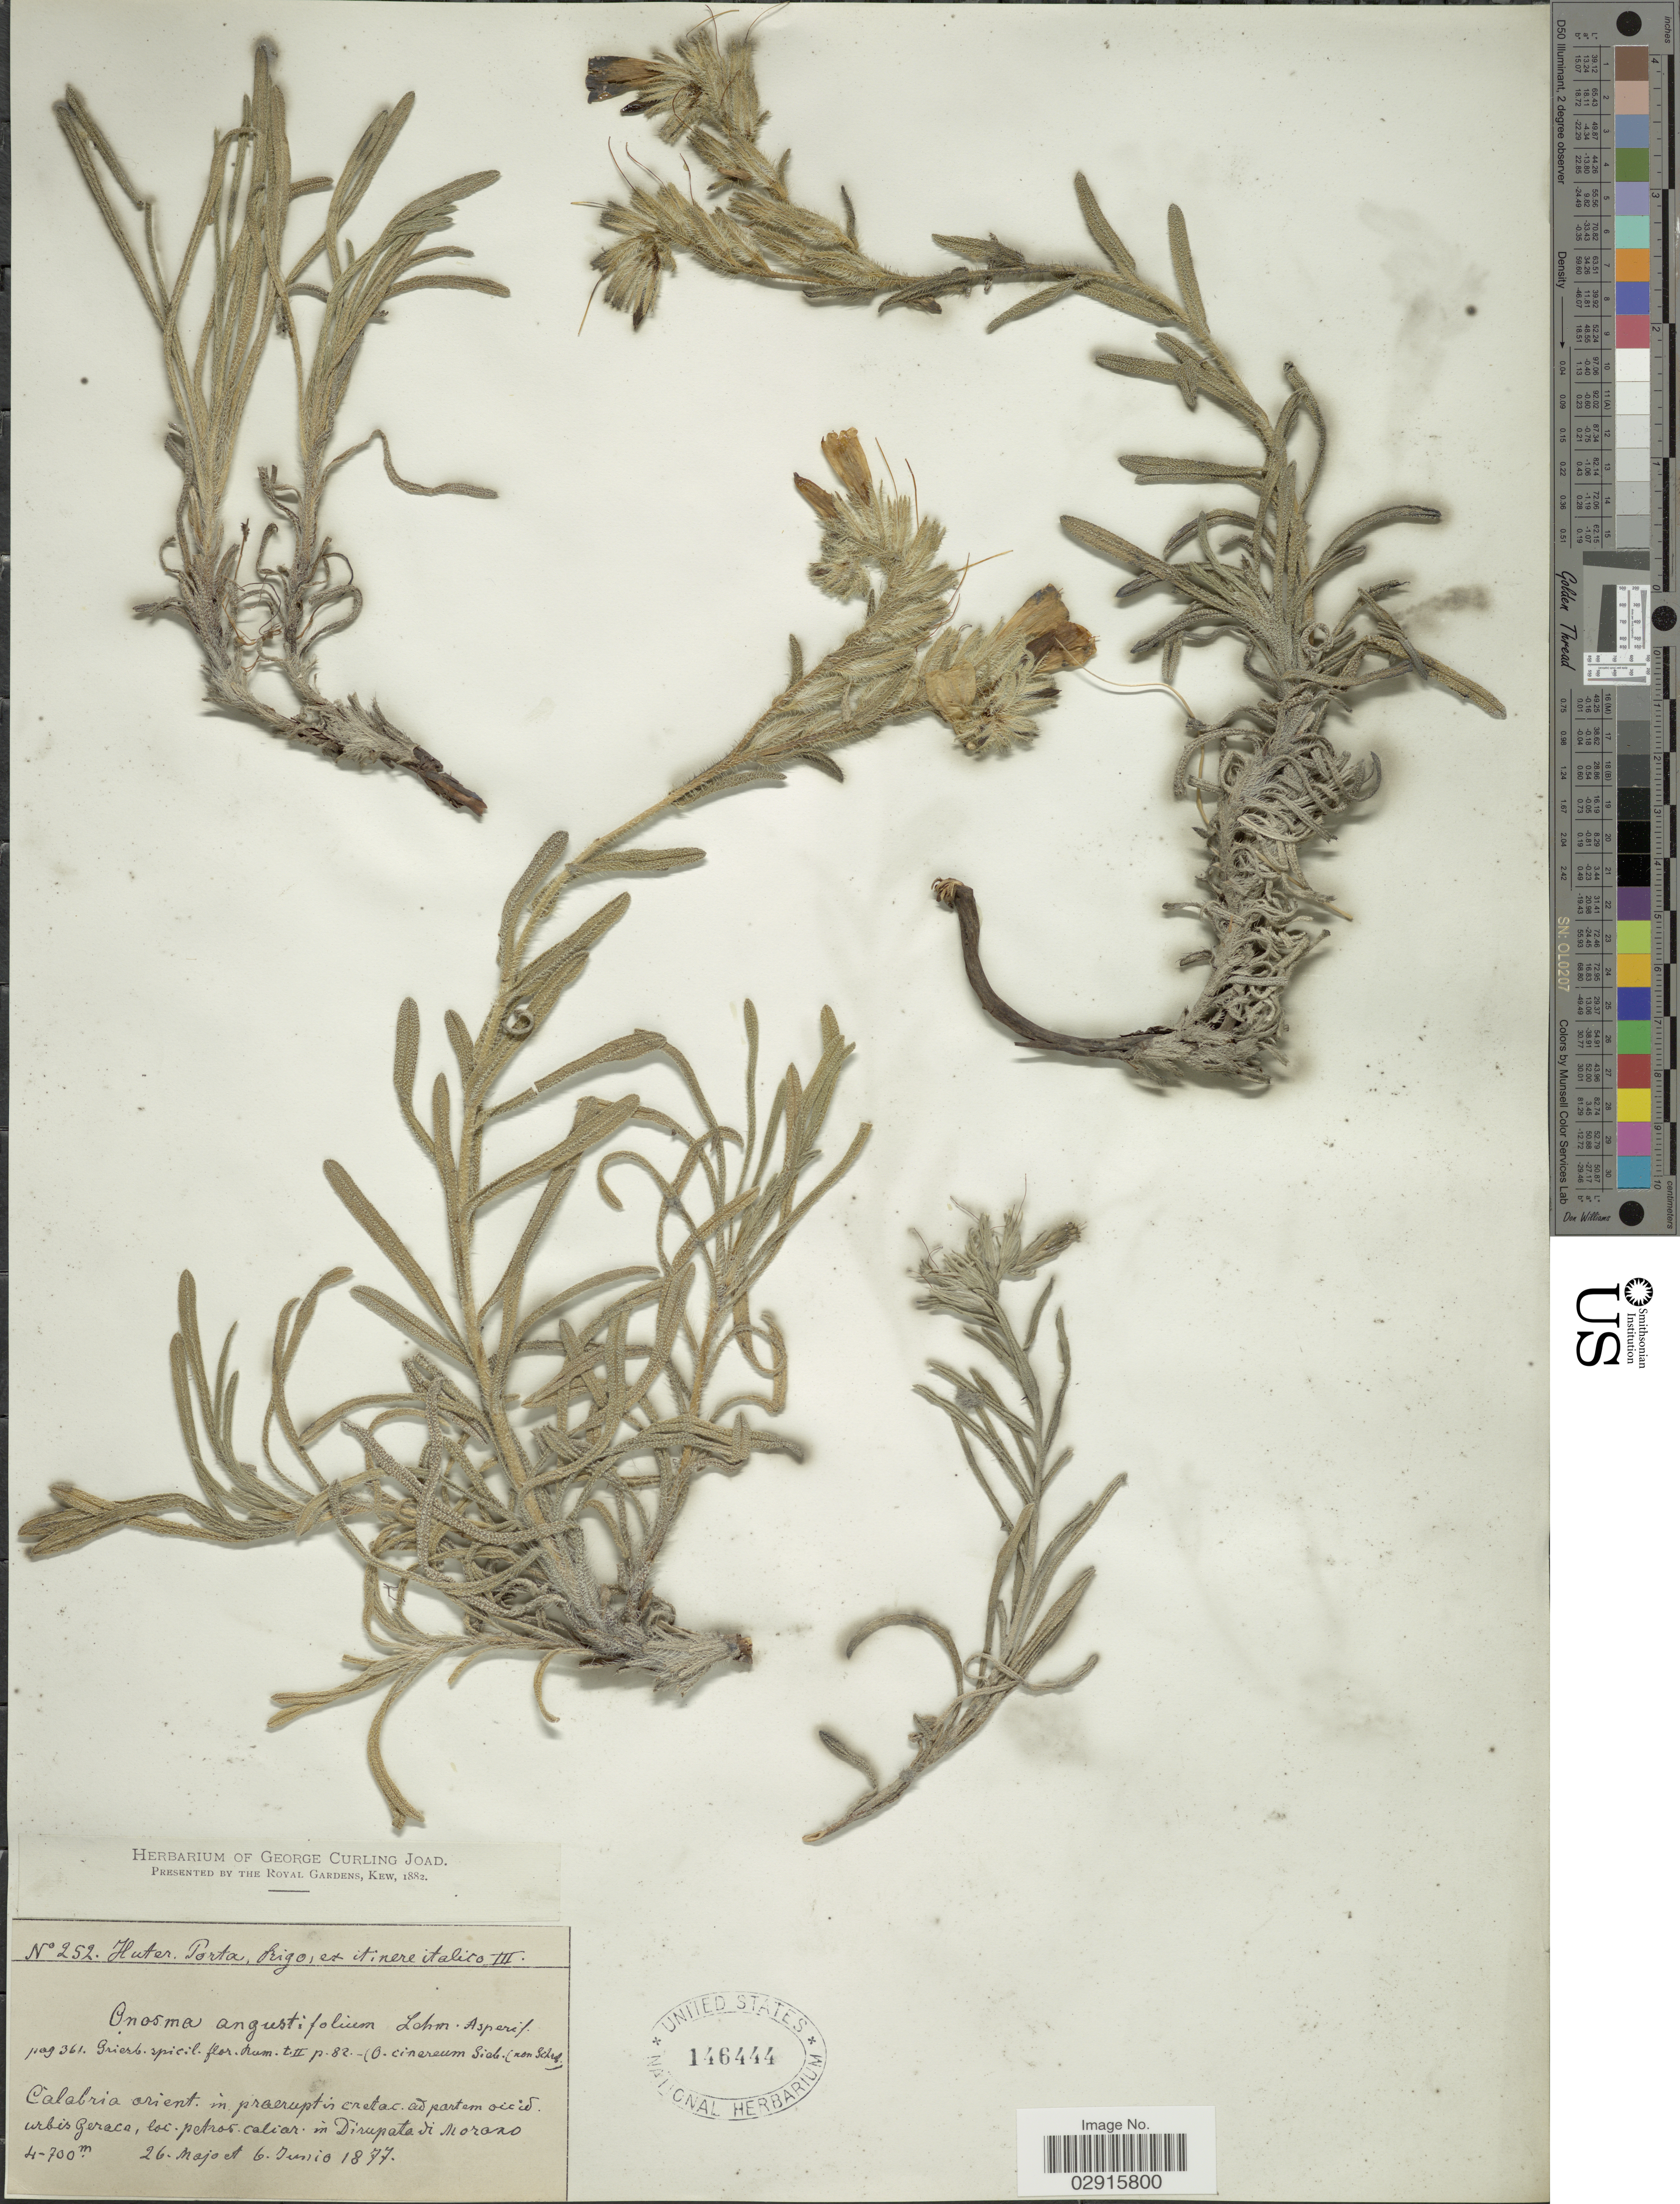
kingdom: Plantae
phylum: Tracheophyta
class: Magnoliopsida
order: Boraginales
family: Boraginaceae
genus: Onosma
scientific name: Onosma angustifolia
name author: Lehm.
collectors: -. Huter, -- Porta & -- Rigo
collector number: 252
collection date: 1877-06-06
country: Italy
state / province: Calabria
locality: Calabria orient. in praeruptis cretac. ad partem occid. urbis Geraca, loc. petros. caliar. in Dirupata di Morano.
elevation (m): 400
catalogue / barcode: US 146444